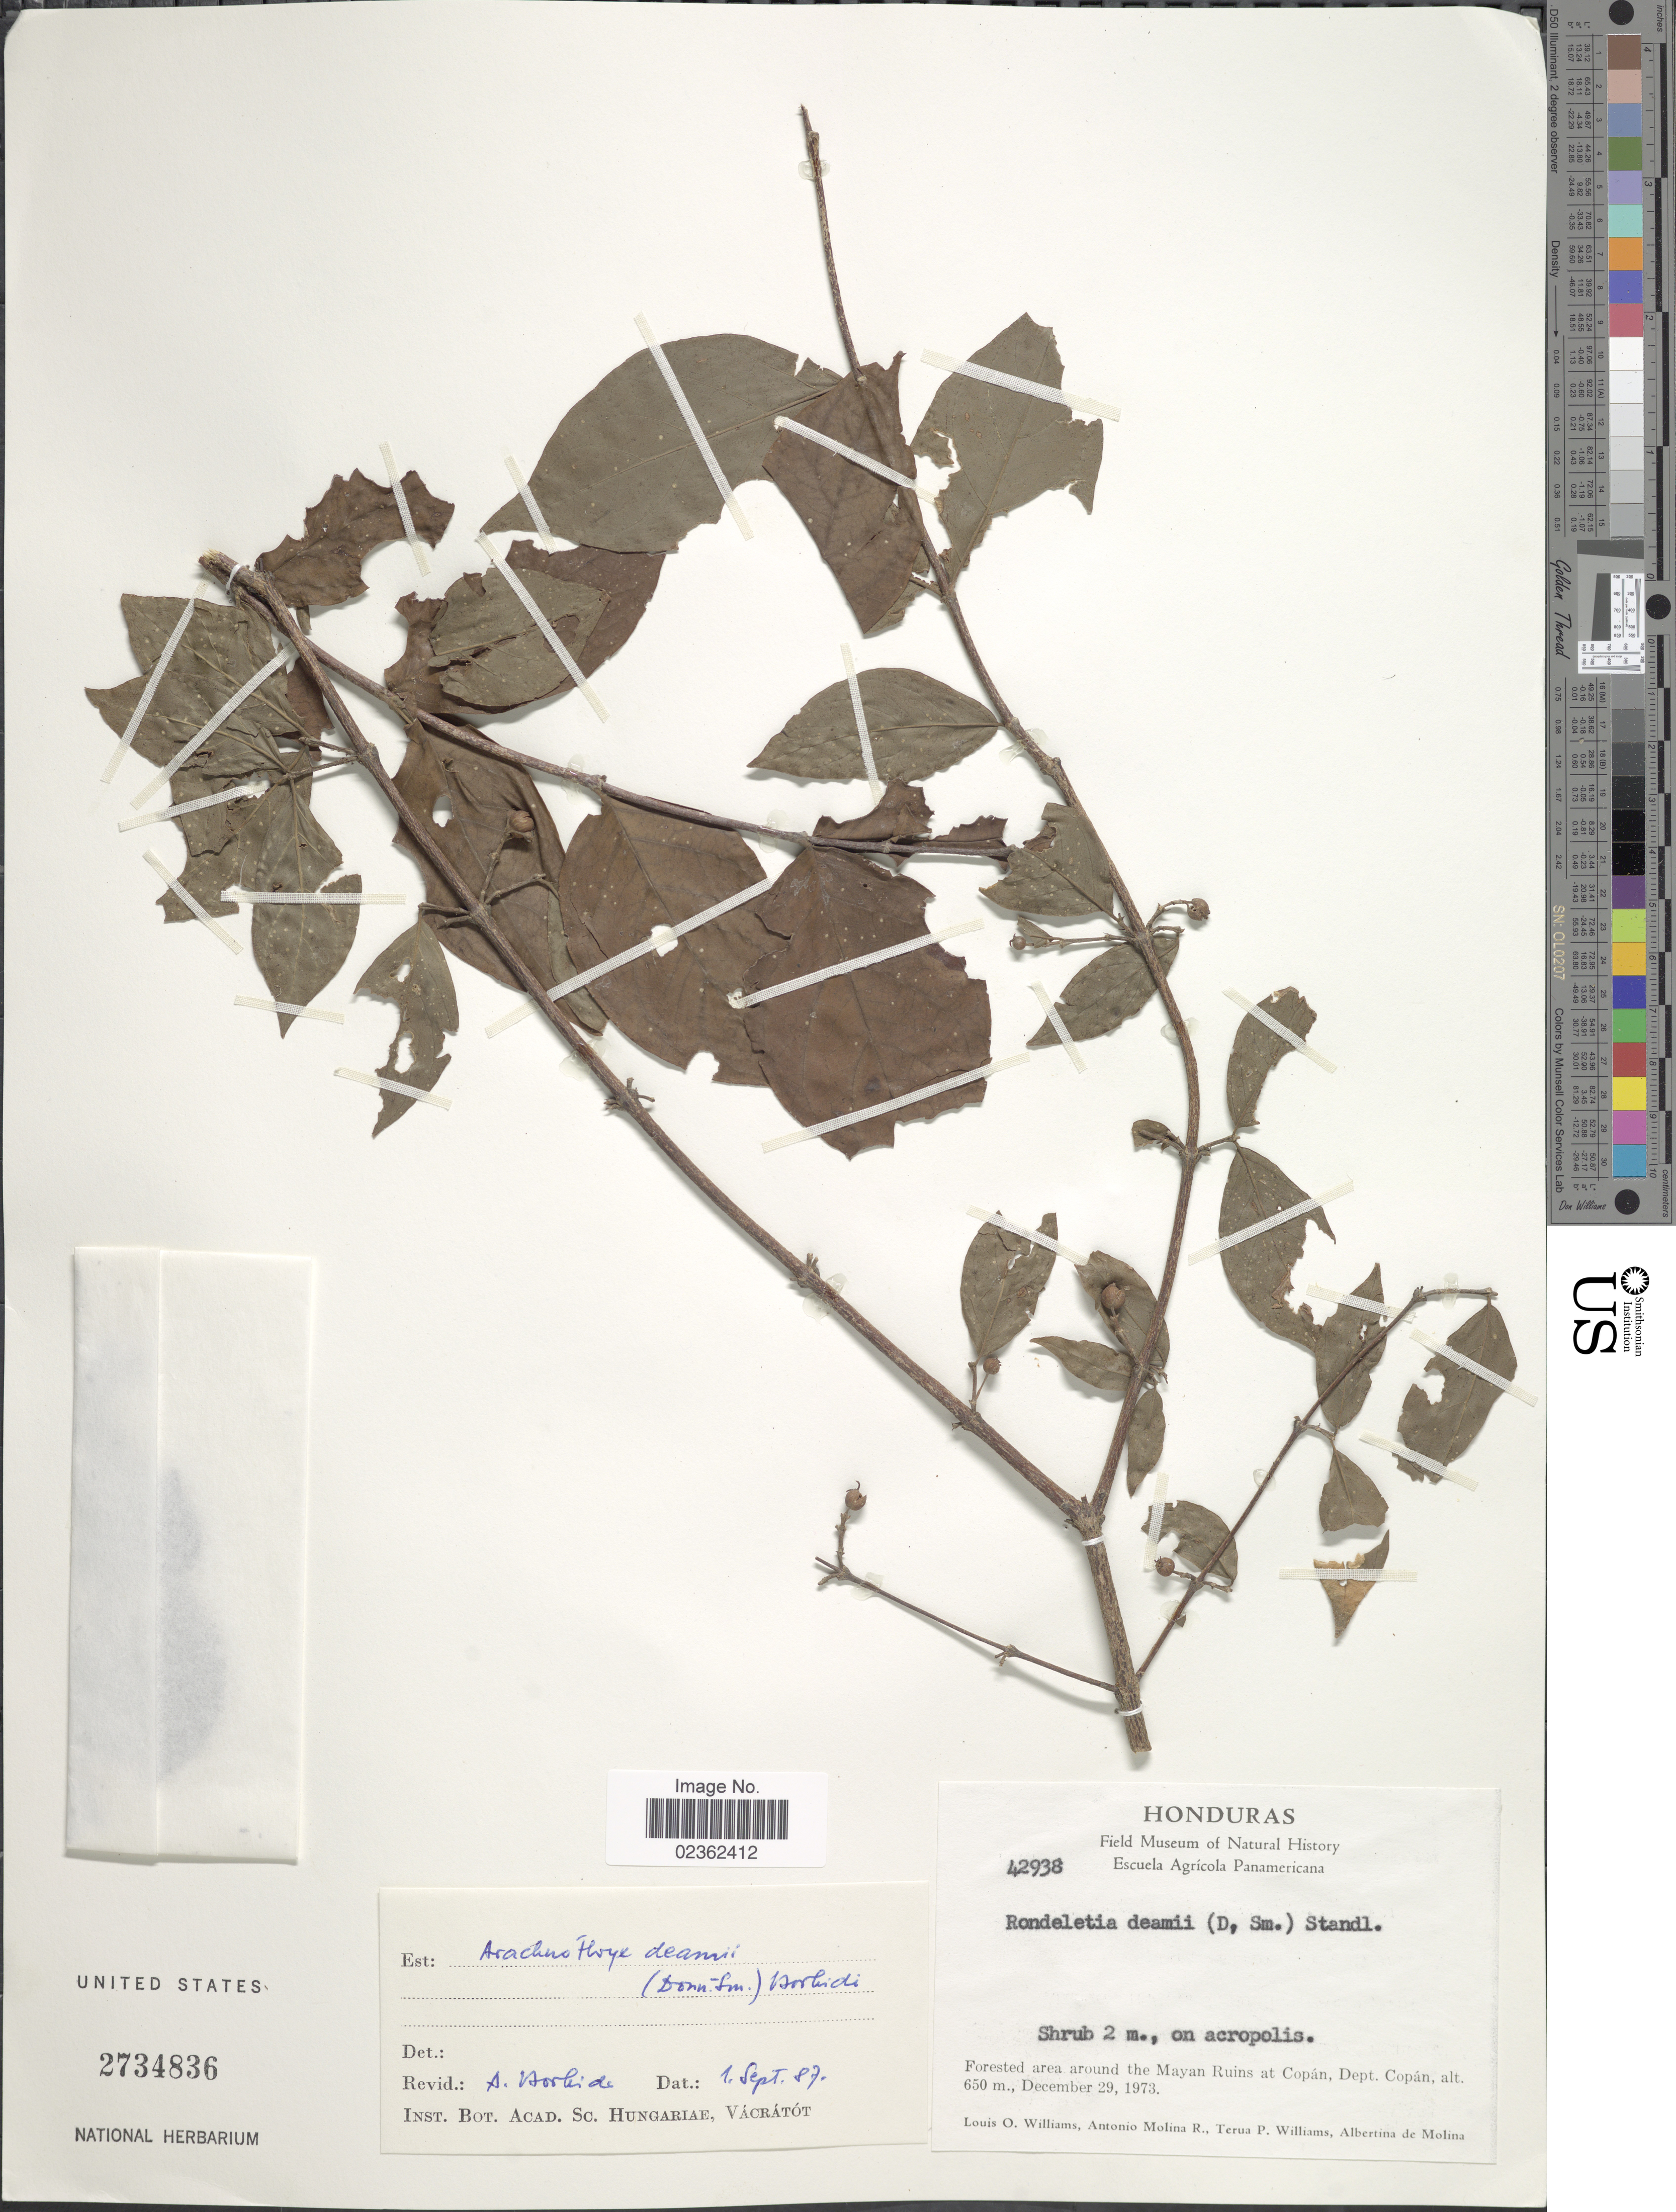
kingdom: Plantae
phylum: Tracheophyta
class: Magnoliopsida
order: Gentianales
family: Rubiaceae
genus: Arachnothryx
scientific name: Arachnothryx deamii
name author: (Donn. Sm.) Borhidi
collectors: L. O. Williams, A. Molina R., T. Williams & A. R. Molina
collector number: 42938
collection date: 1973-12-29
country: Honduras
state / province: Copán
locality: Forested area around the Mayan Ruins at Copan, on acropolis.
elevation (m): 650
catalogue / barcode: US 2734836